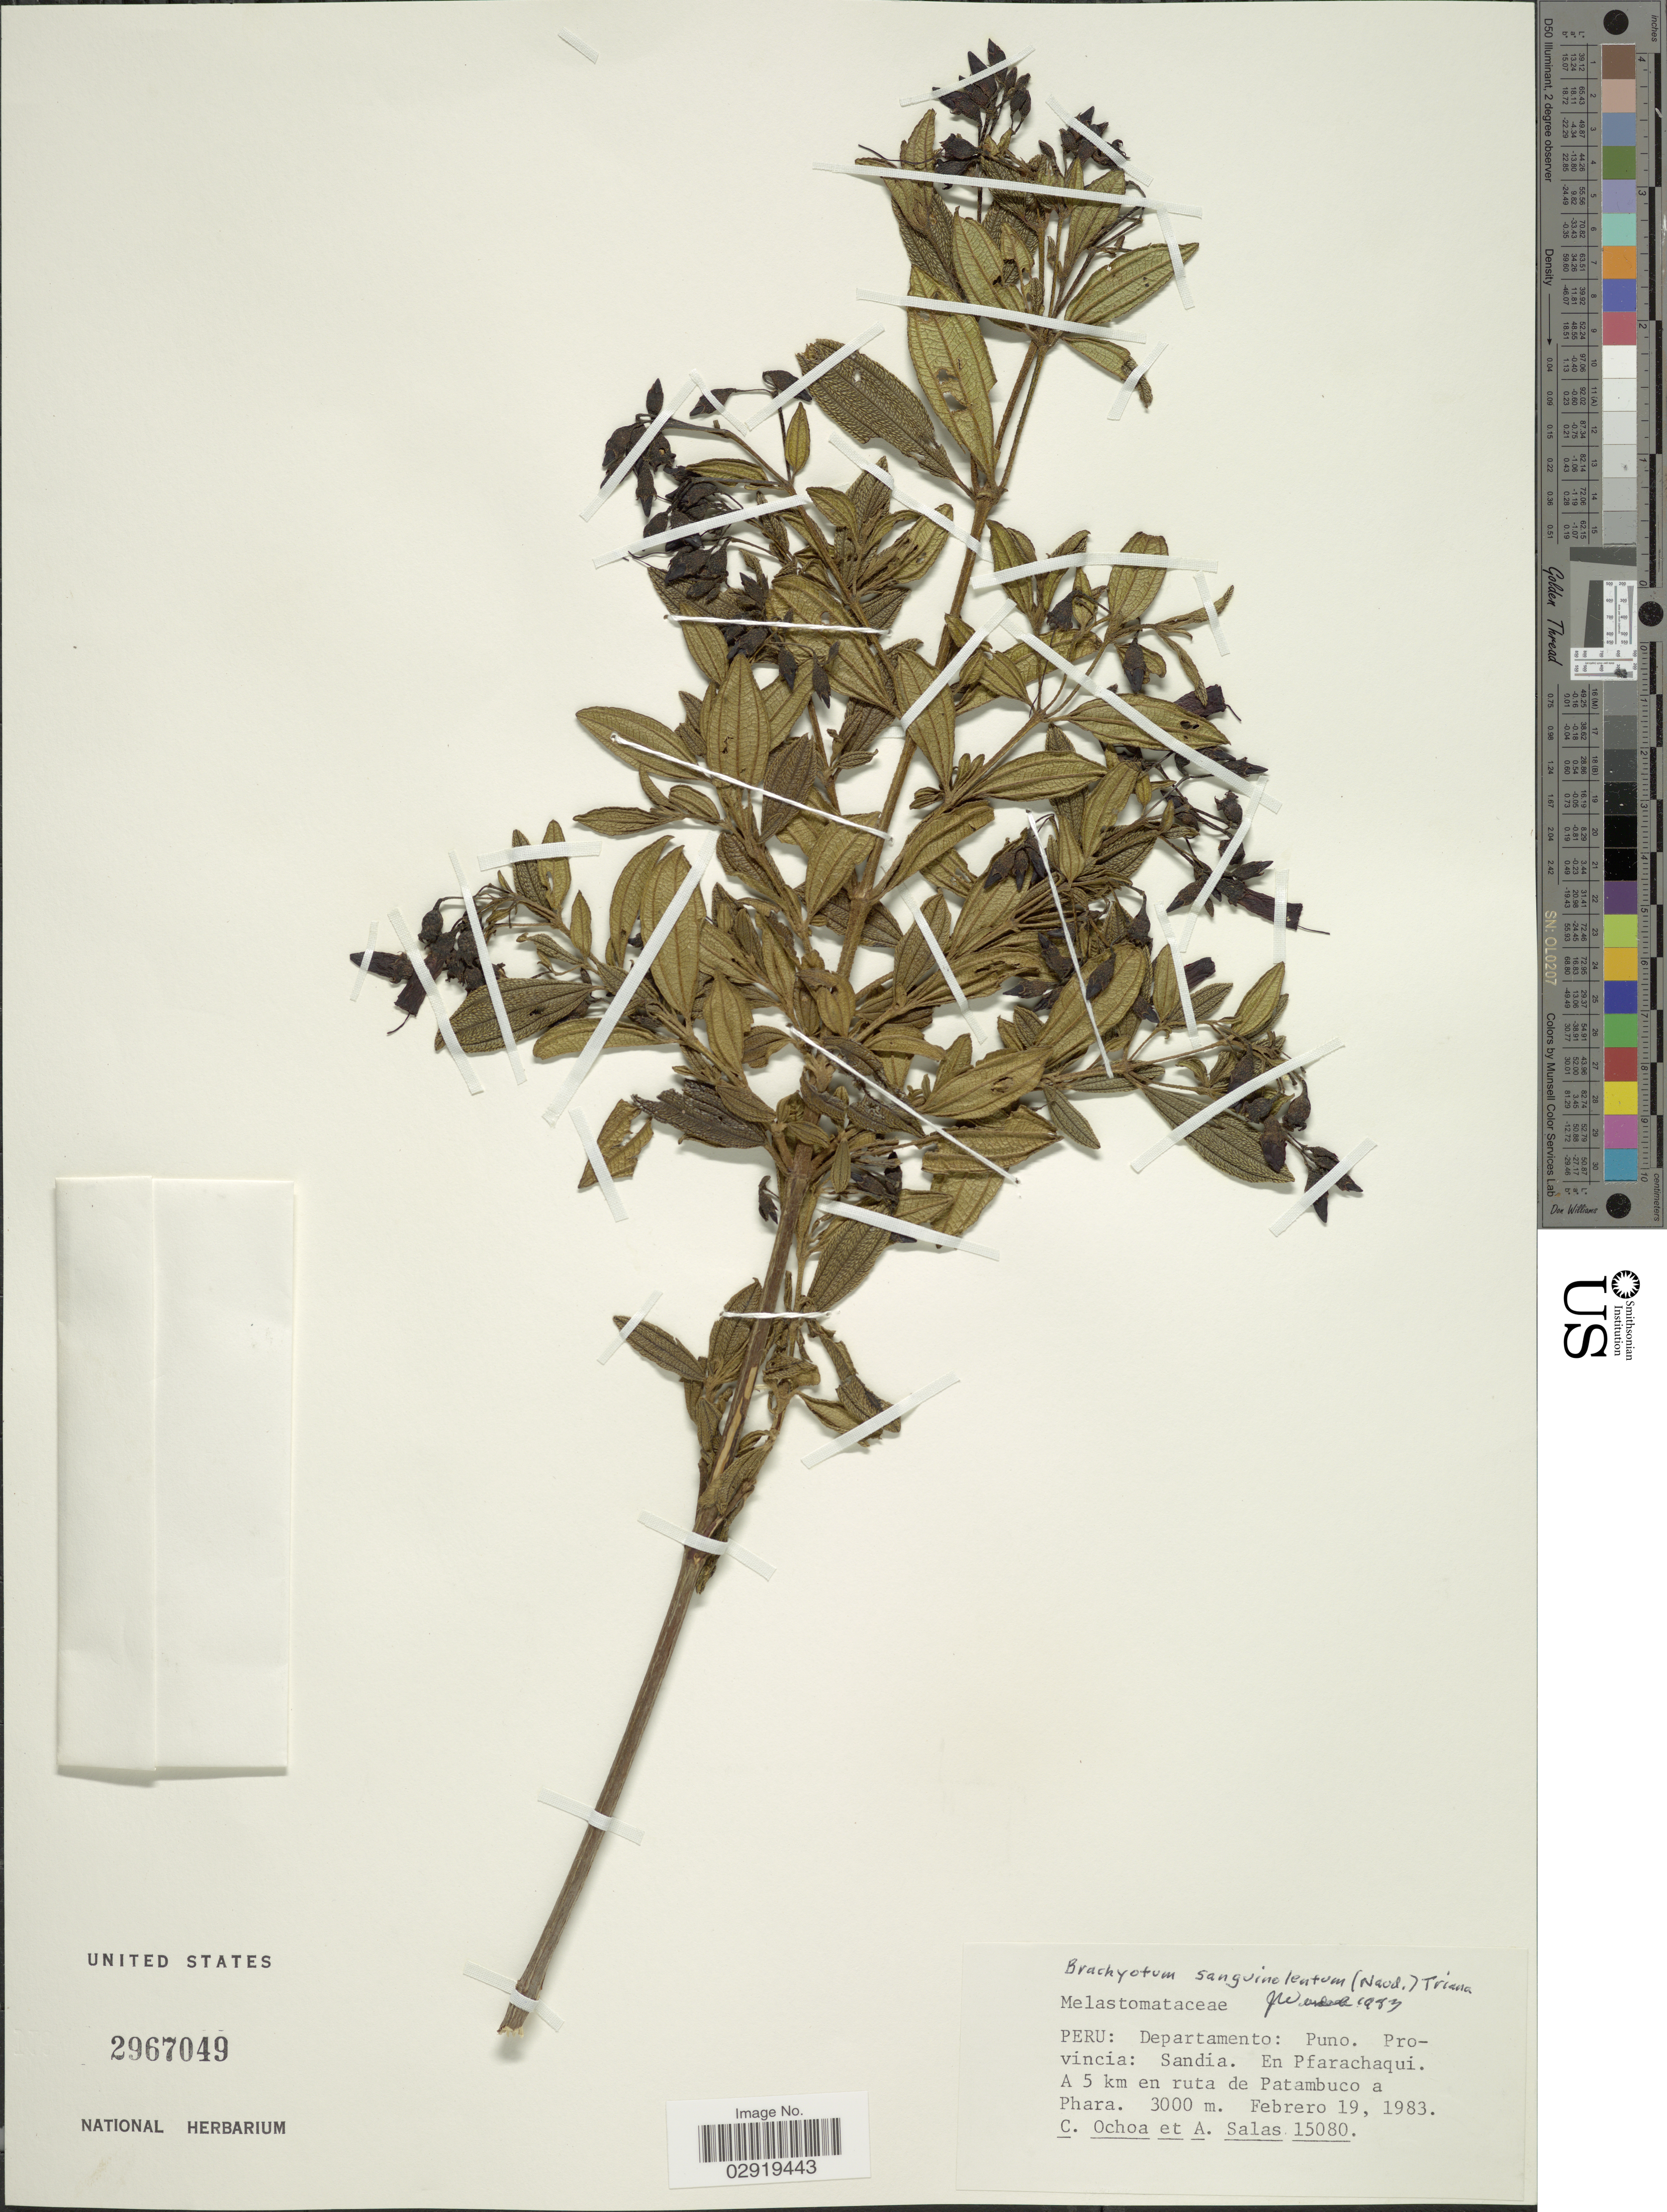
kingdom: Plantae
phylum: Tracheophyta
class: Magnoliopsida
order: Myrtales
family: Melastomataceae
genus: Brachyotum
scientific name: Brachyotum sanguinolentum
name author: (Naudin) Triana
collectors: C. Ochoa & A. Salas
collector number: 15080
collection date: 1983-02-19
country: Peru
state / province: Puno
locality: Departamento: Puno. Provincia: Sandia. En Pfarachaqui. A 5 km en ruta de Patambuco a Phara.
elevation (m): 3000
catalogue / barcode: US 2967049